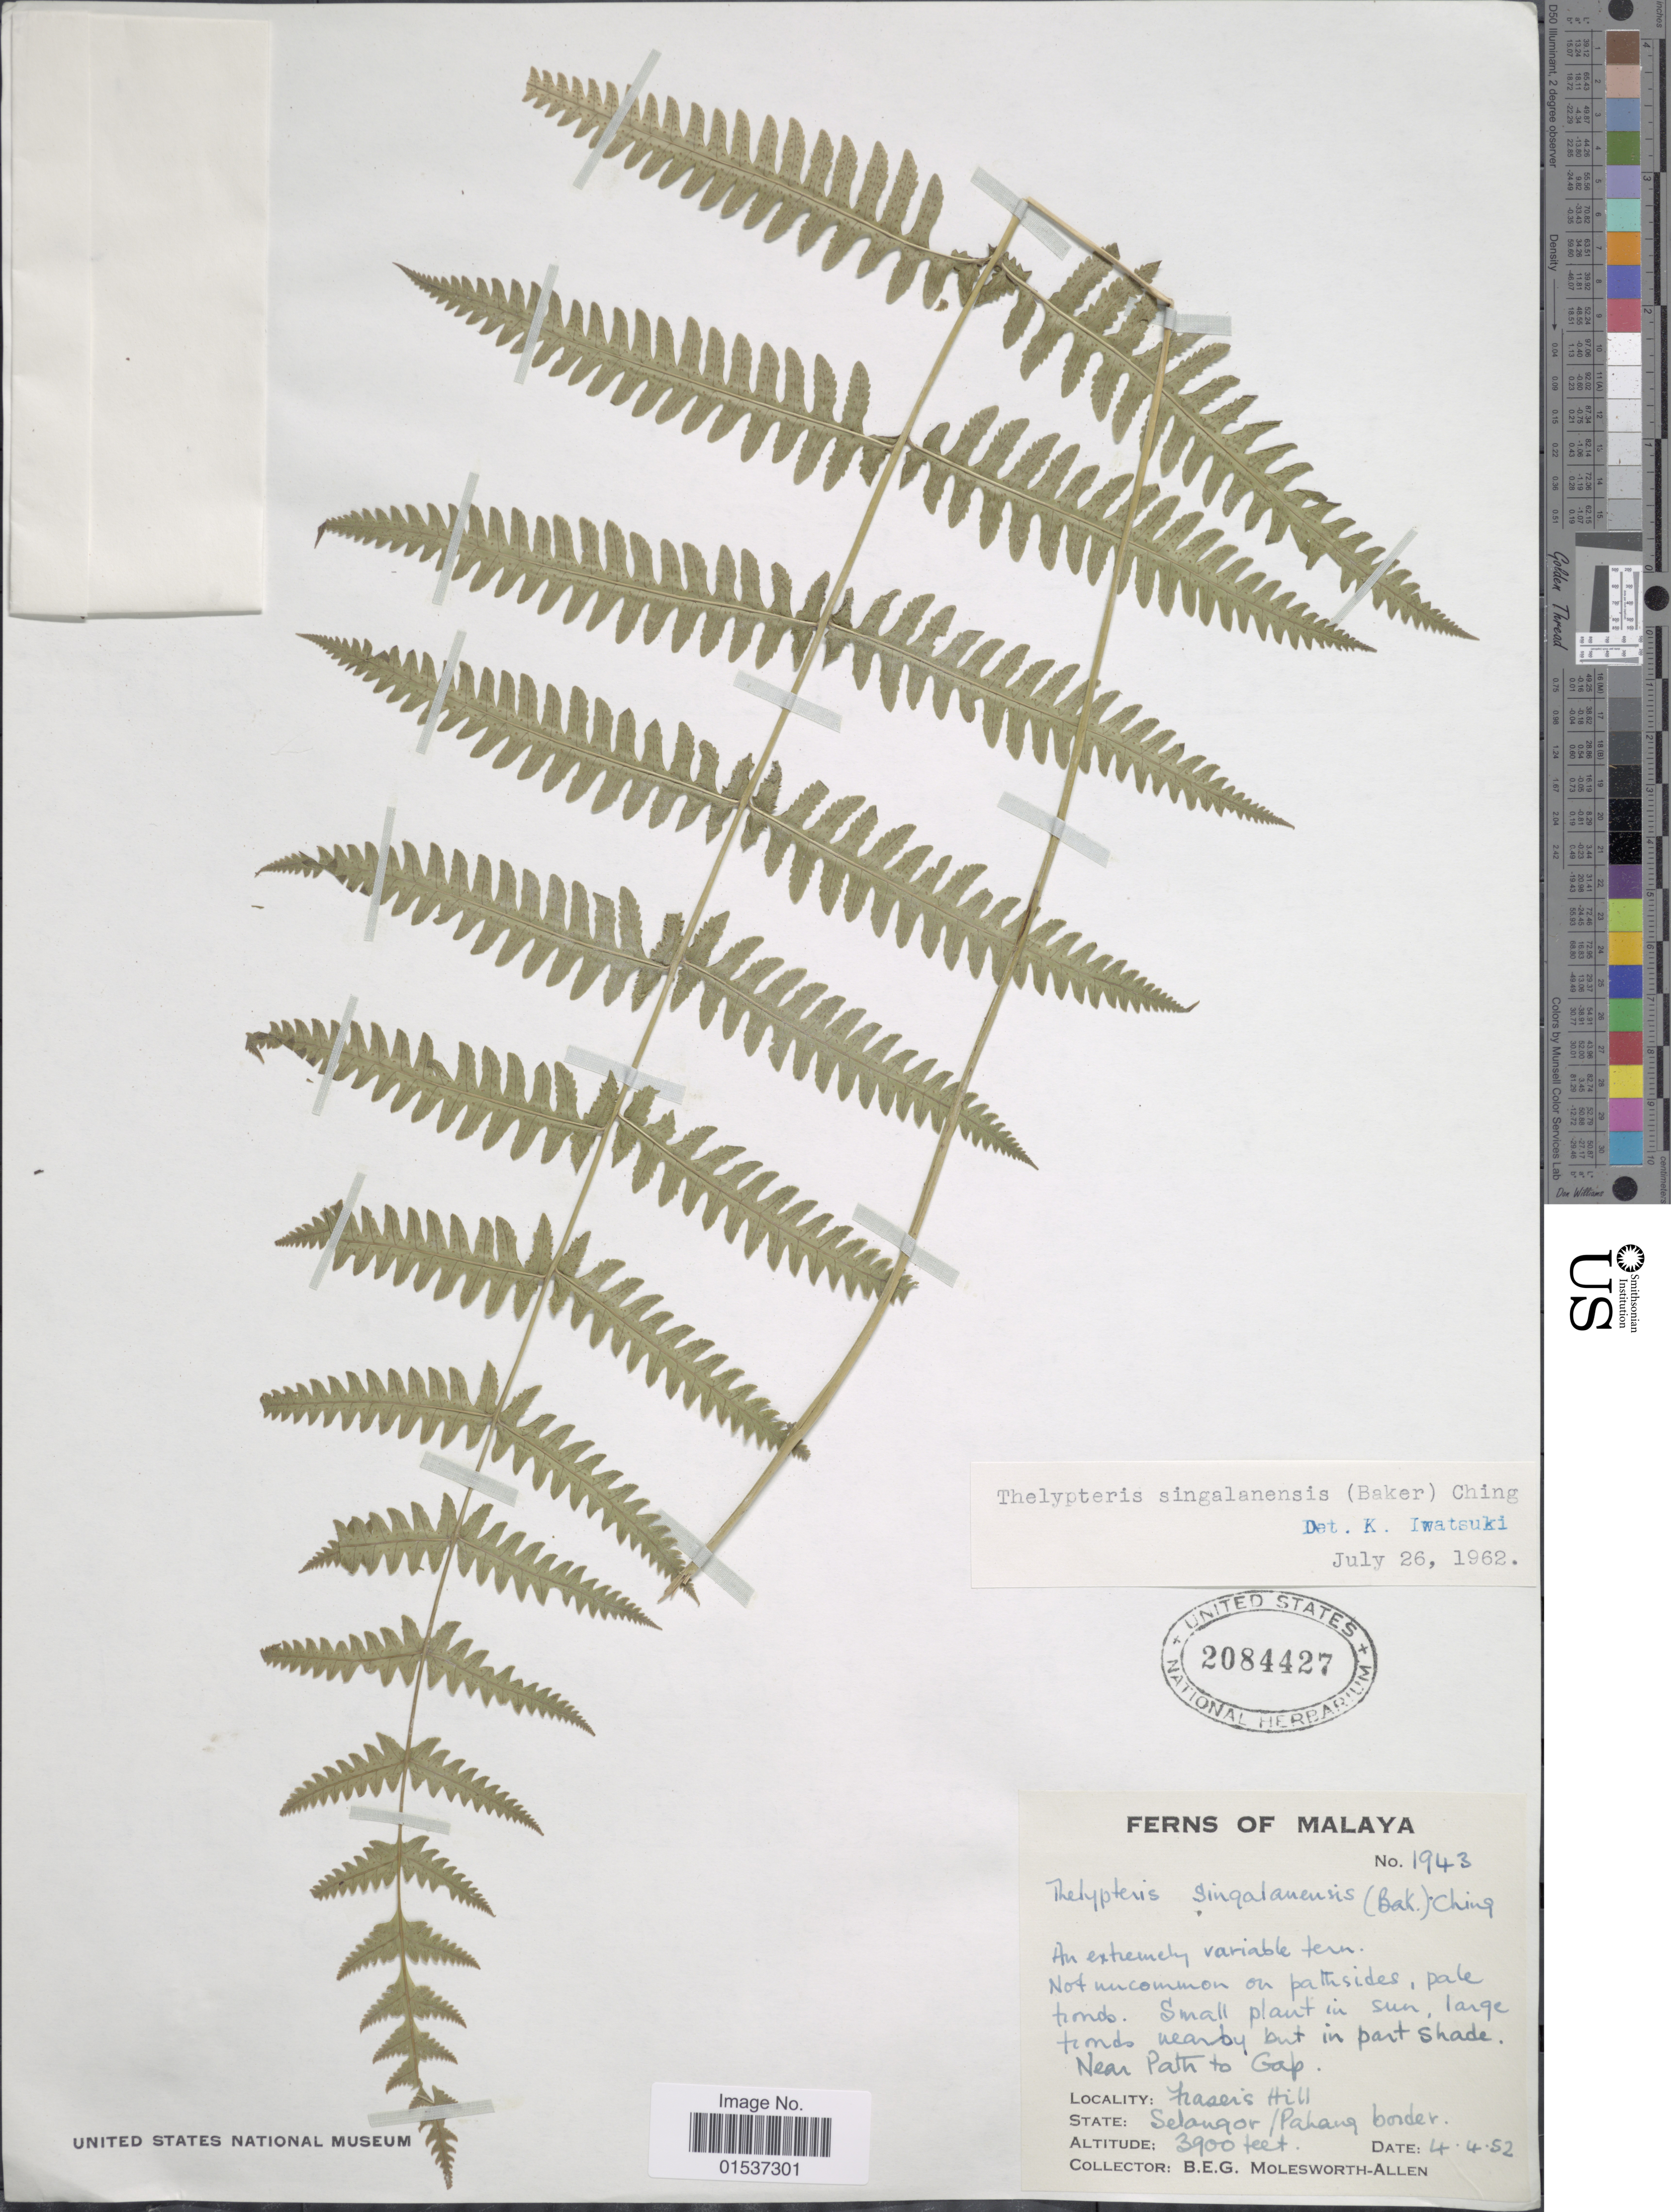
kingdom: Plantae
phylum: Tracheophyta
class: Polypodiopsida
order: Polypodiales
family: Thelypteridaceae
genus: Metathelypteris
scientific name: Metathelypteris singalanensis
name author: (Baker) Ching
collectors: B. E. G. Molesworth-Allen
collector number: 1943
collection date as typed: Transcribed d/m/y: 4/4/52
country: Malaysia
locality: Malaya, Near path to Gap. Frasers Hill, Selangor/Pahang border.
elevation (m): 1189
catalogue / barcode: US 2084427